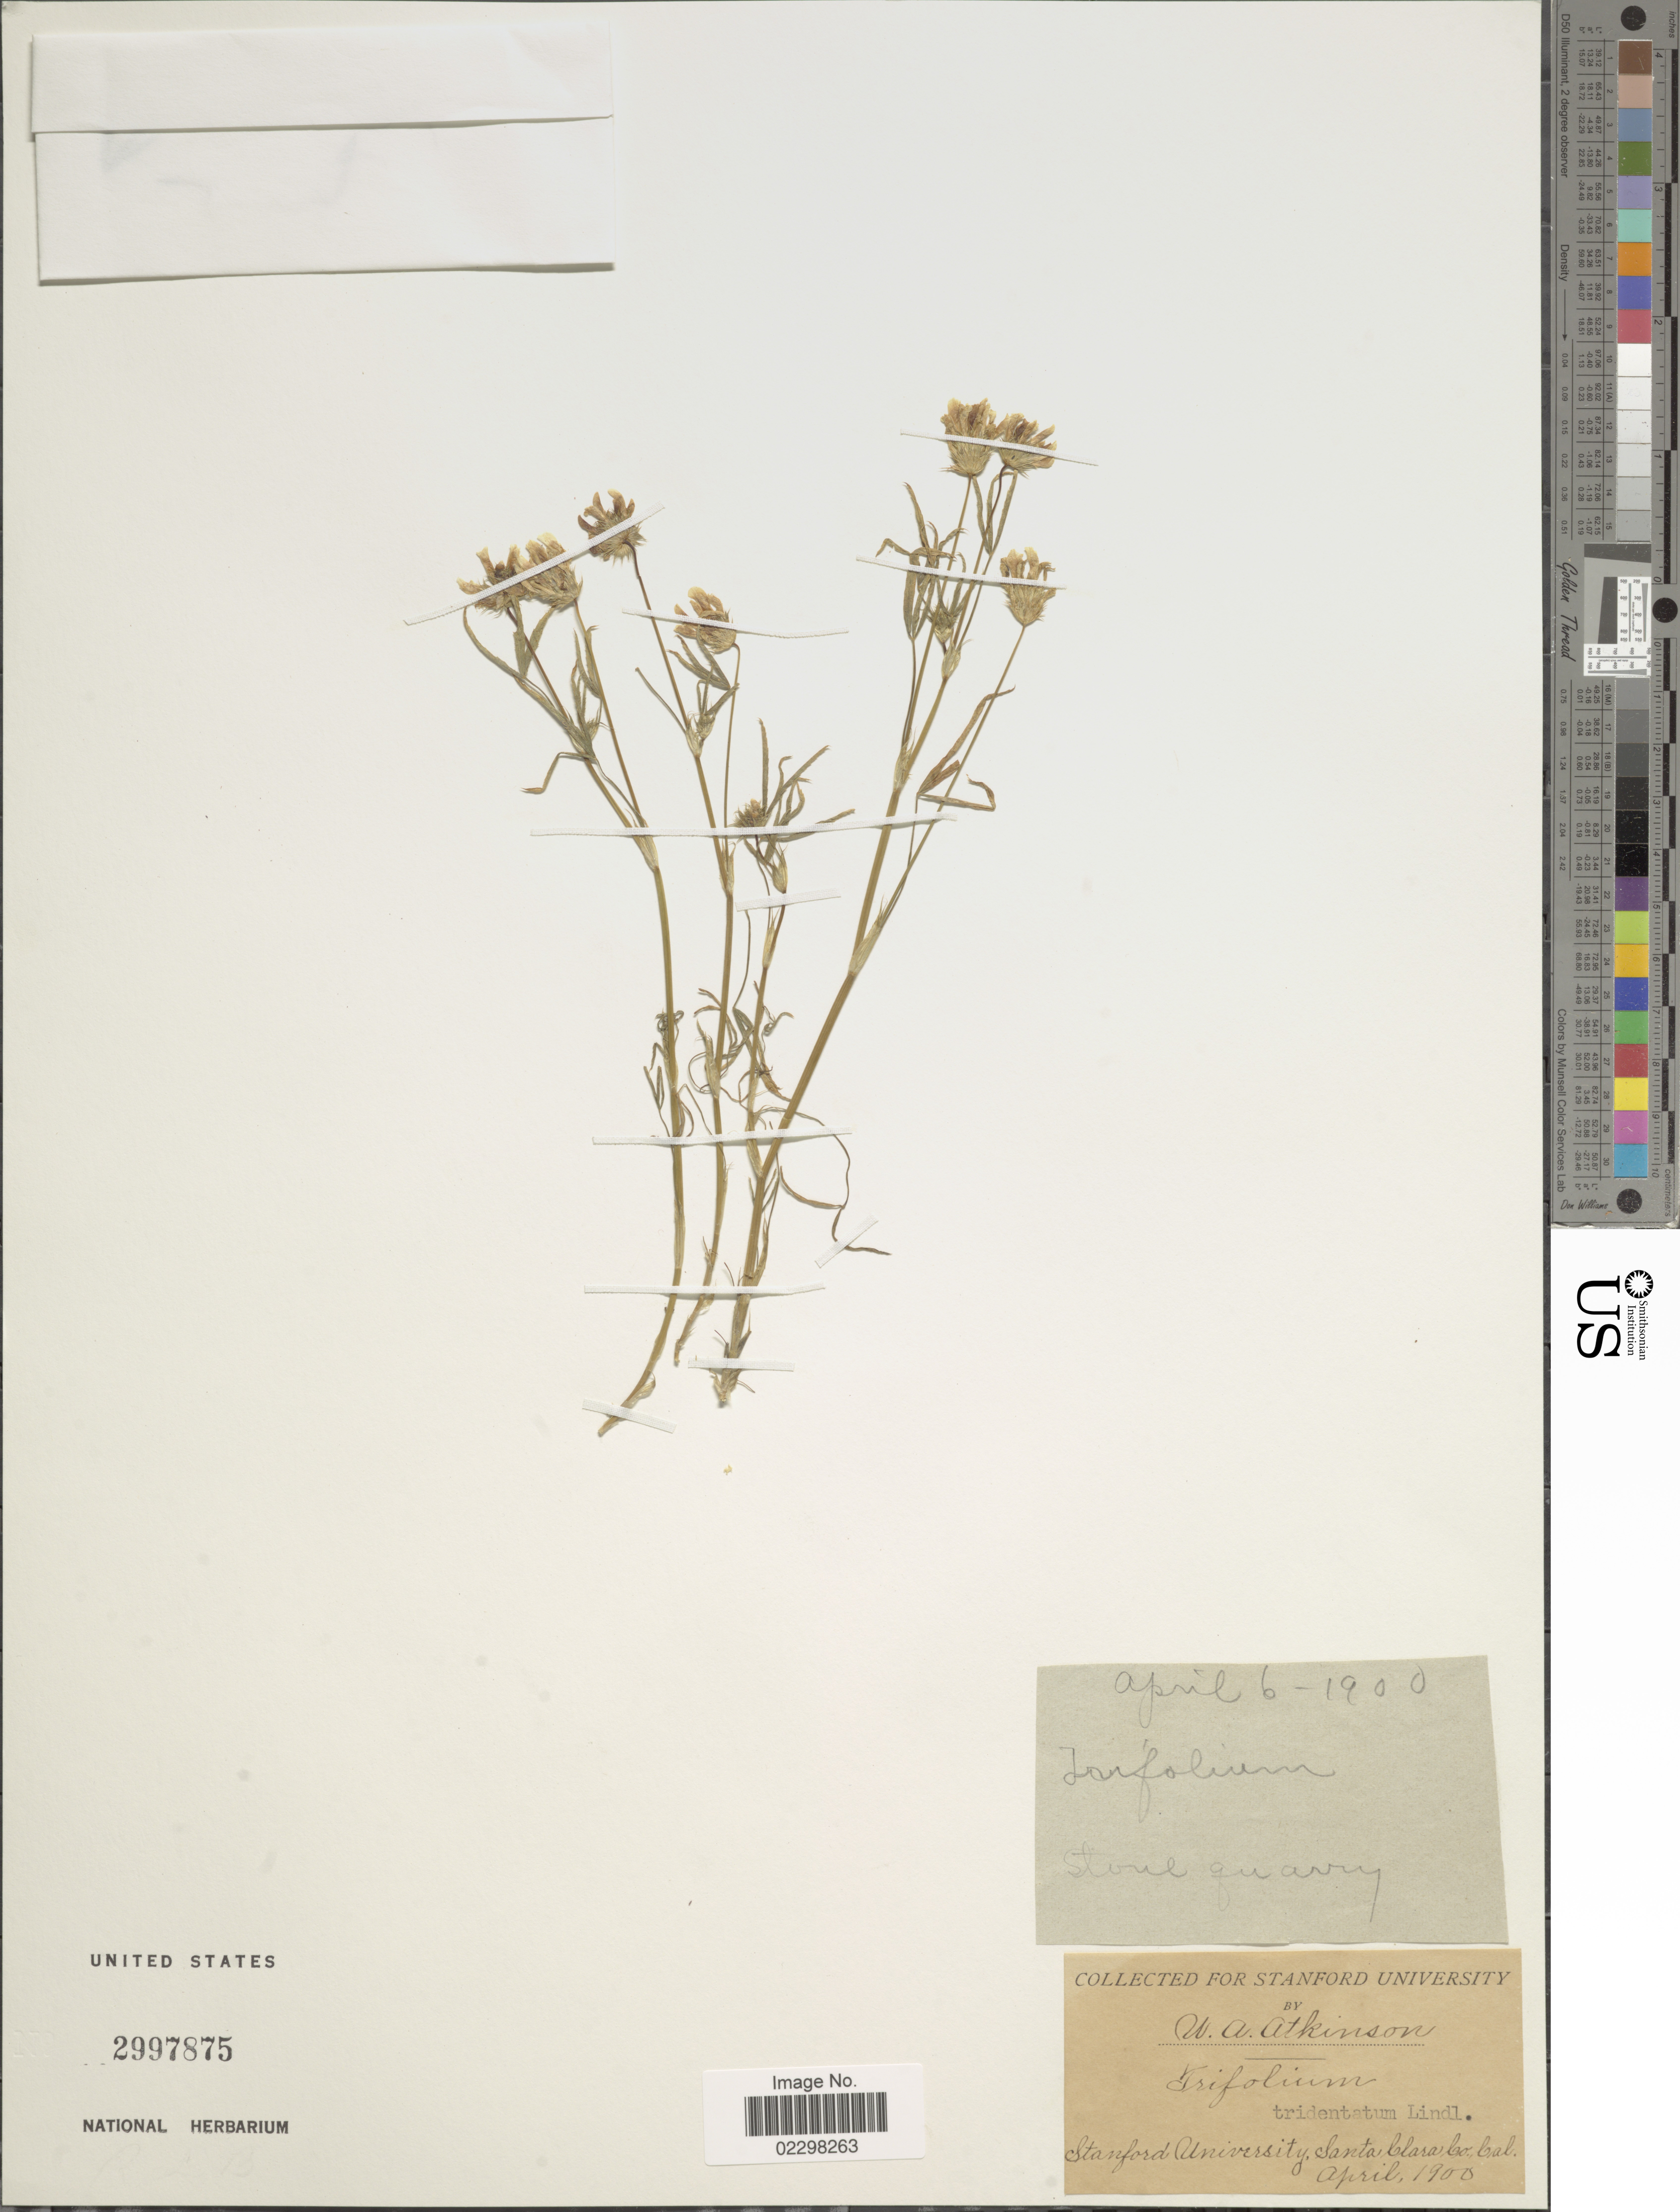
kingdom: Plantae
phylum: Tracheophyta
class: Magnoliopsida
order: Fabales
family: Fabaceae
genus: Trifolium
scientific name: Trifolium tridentatum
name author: Lindl.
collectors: W. Atkinson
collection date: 1900-04-06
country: United States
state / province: California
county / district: Santa Clara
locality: Stanford Univeristy, Santa Clara Co. Cal.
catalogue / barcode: US 2997875